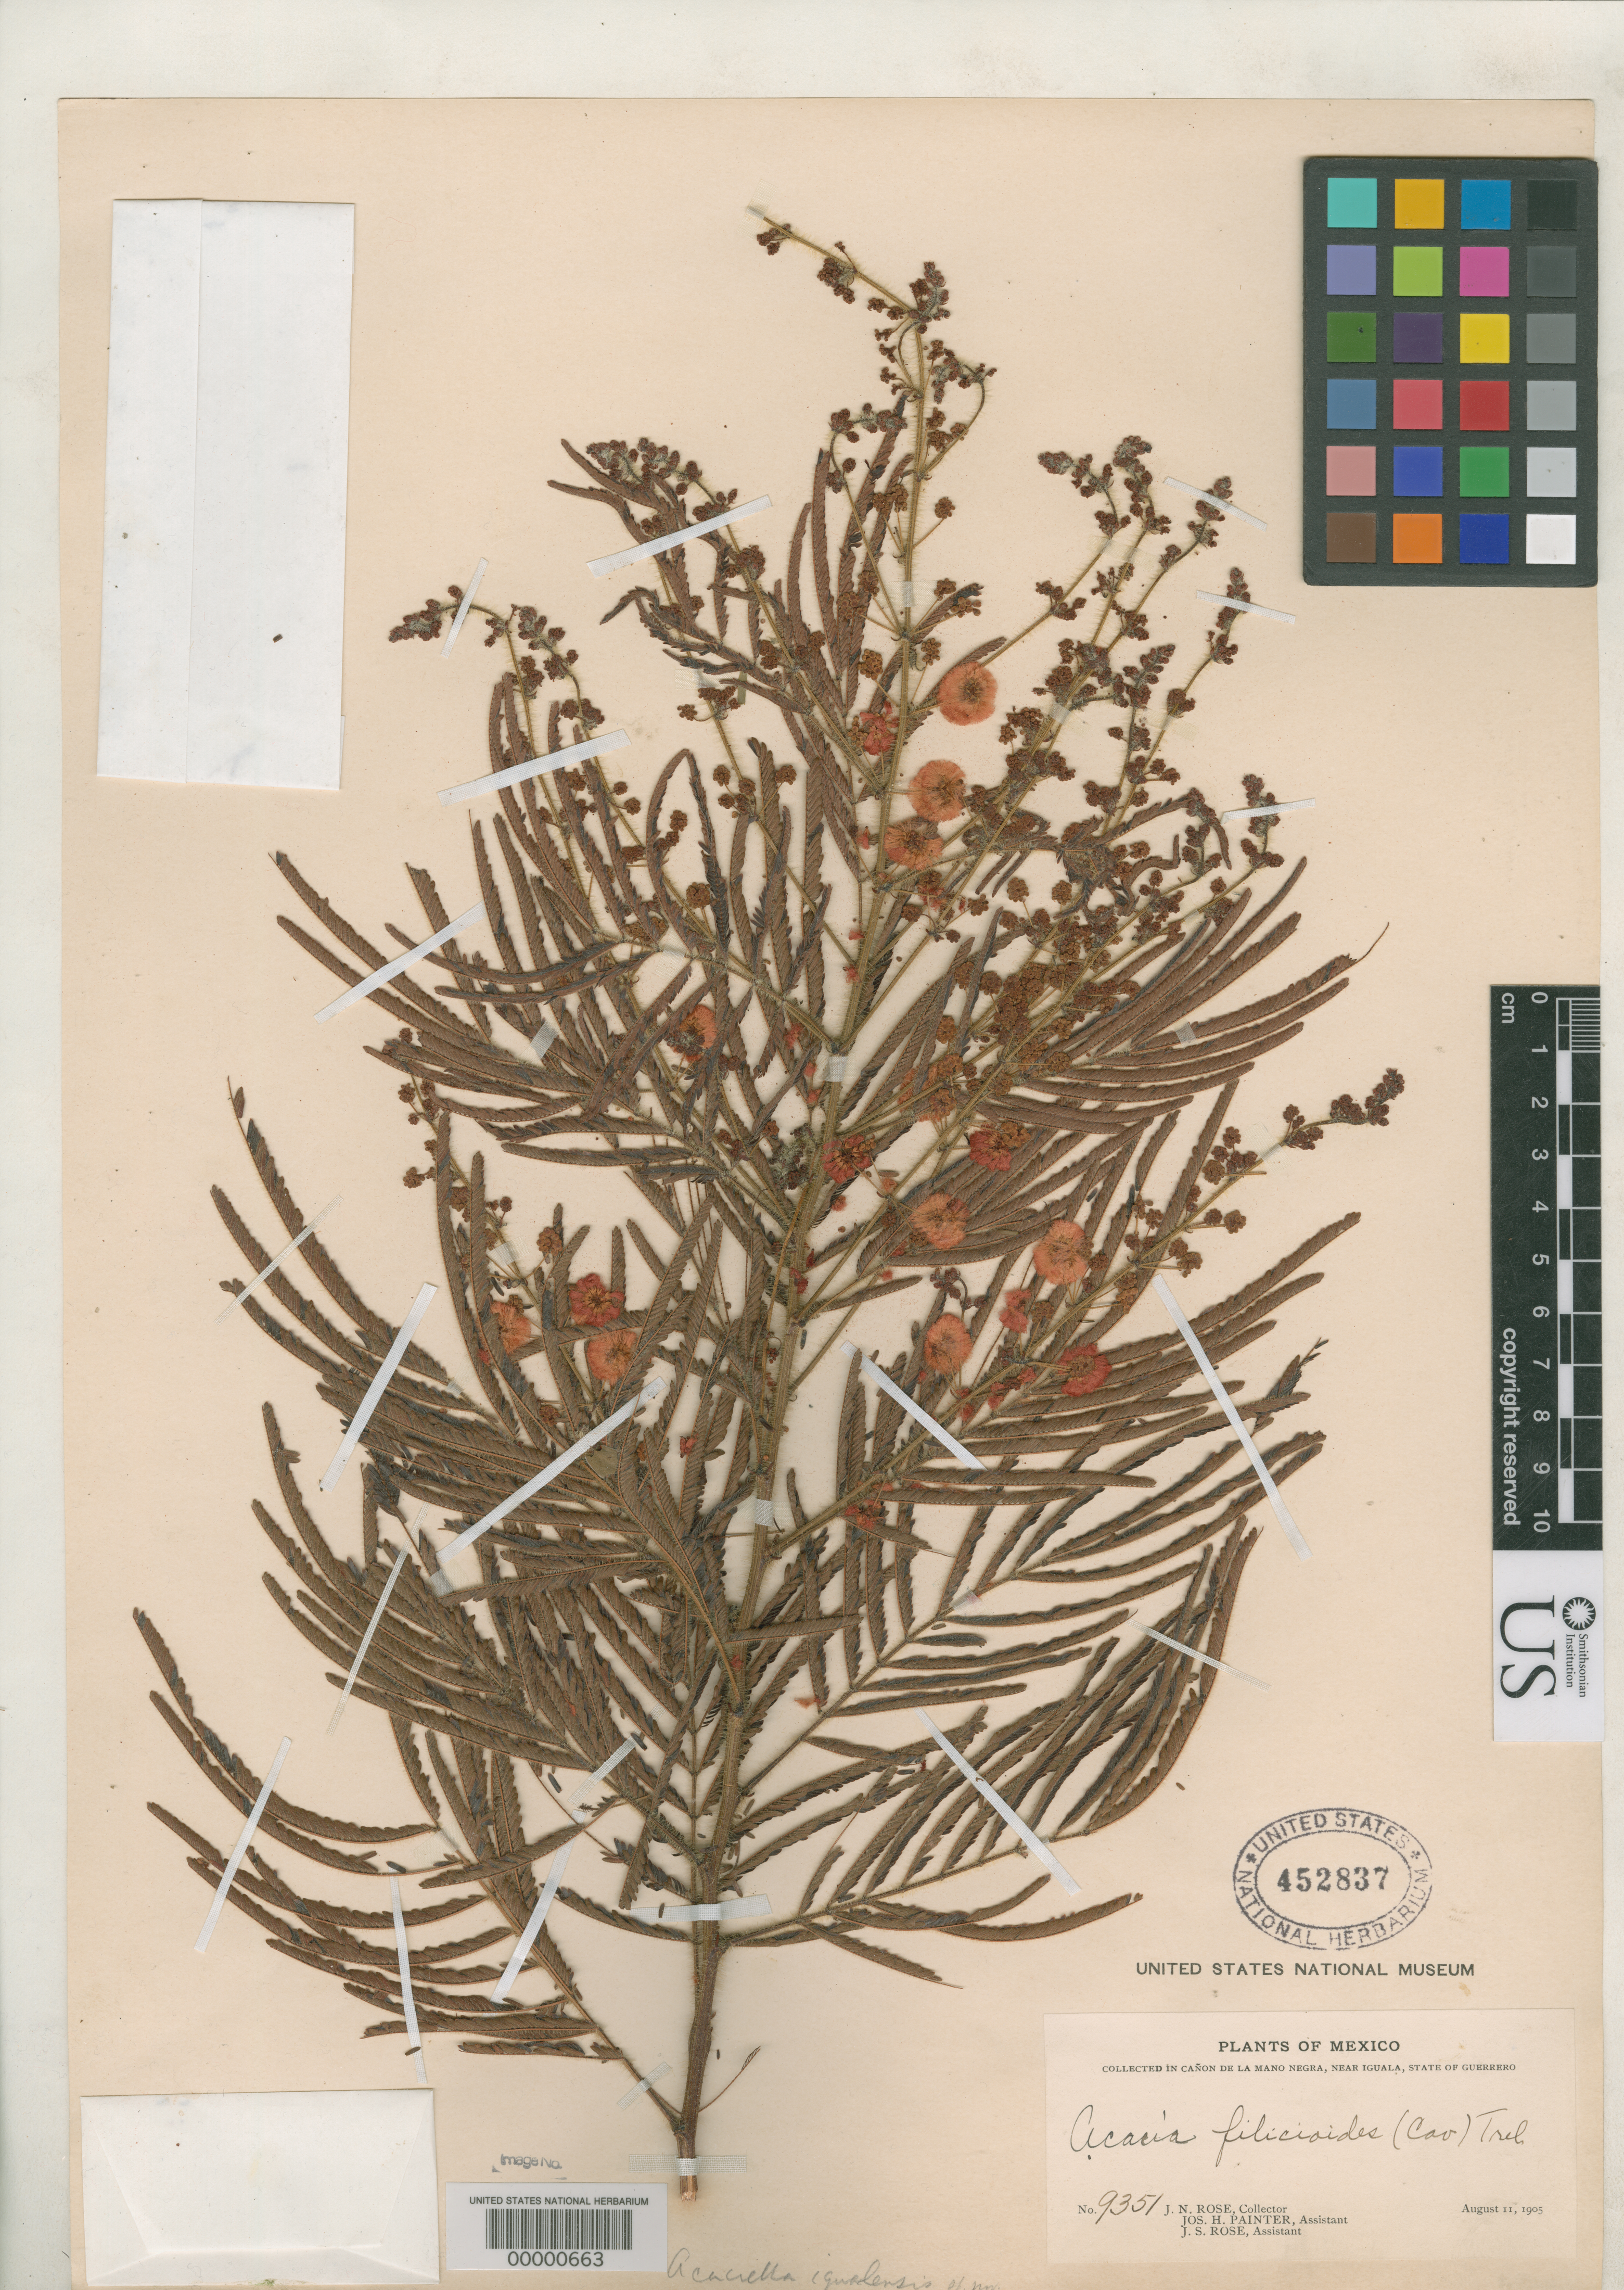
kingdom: Plantae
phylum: Tracheophyta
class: Magnoliopsida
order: Fabales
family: Fabaceae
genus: Acaciella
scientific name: Acaciella igualensis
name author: Britton & Rose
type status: Isotype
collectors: J. N. Rose, J. H. Painter & J. S. Rose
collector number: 9351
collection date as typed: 11 Aug 1905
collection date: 1905-08-11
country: Mexico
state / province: Guerrero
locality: Iguala.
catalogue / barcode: US 452837